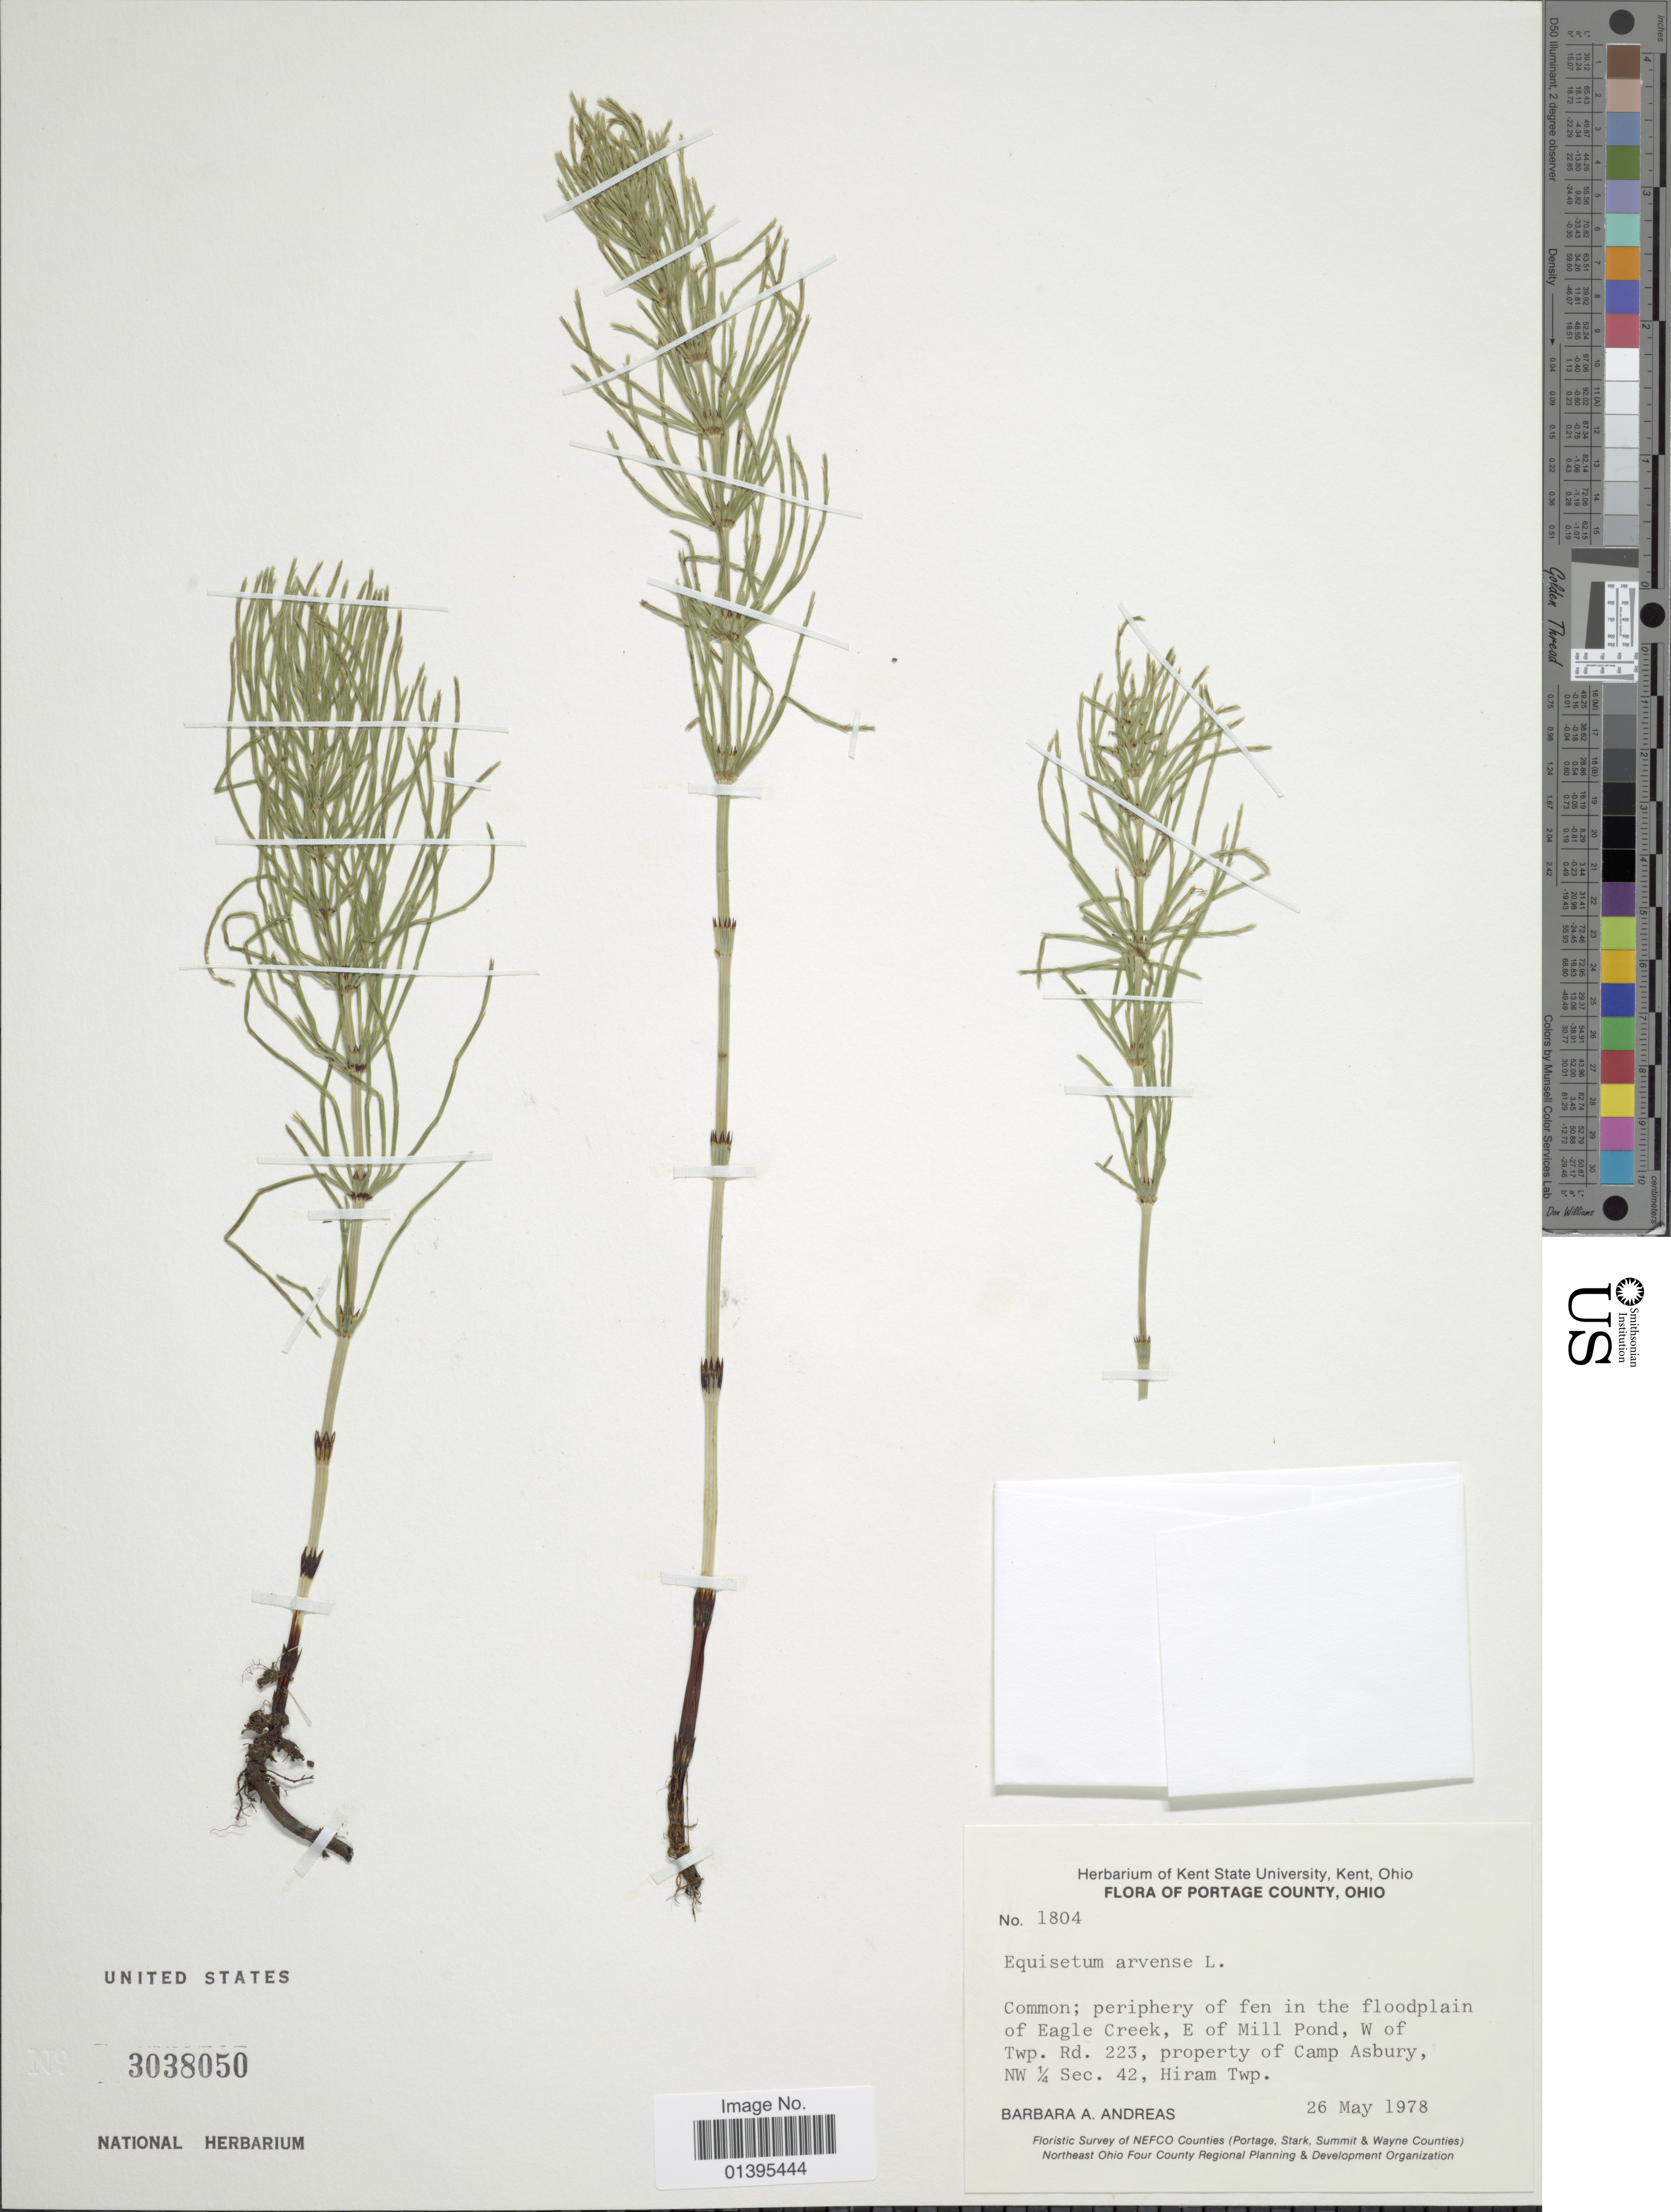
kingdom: Plantae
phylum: Tracheophyta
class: Polypodiopsida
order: Equisetales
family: Equisetaceae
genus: Equisetum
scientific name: Equisetum arvense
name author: L.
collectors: B. A. Andreas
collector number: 1804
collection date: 1978-05-26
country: United States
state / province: Ohio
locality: Portage County, periphery of fen in the floodplain of Eagle Creek, E of Mill Pond, W of Twp. Rd. 223, property of Camp Asburry NW ¼ Sec. 42, Hiram Twp.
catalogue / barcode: US 3038050